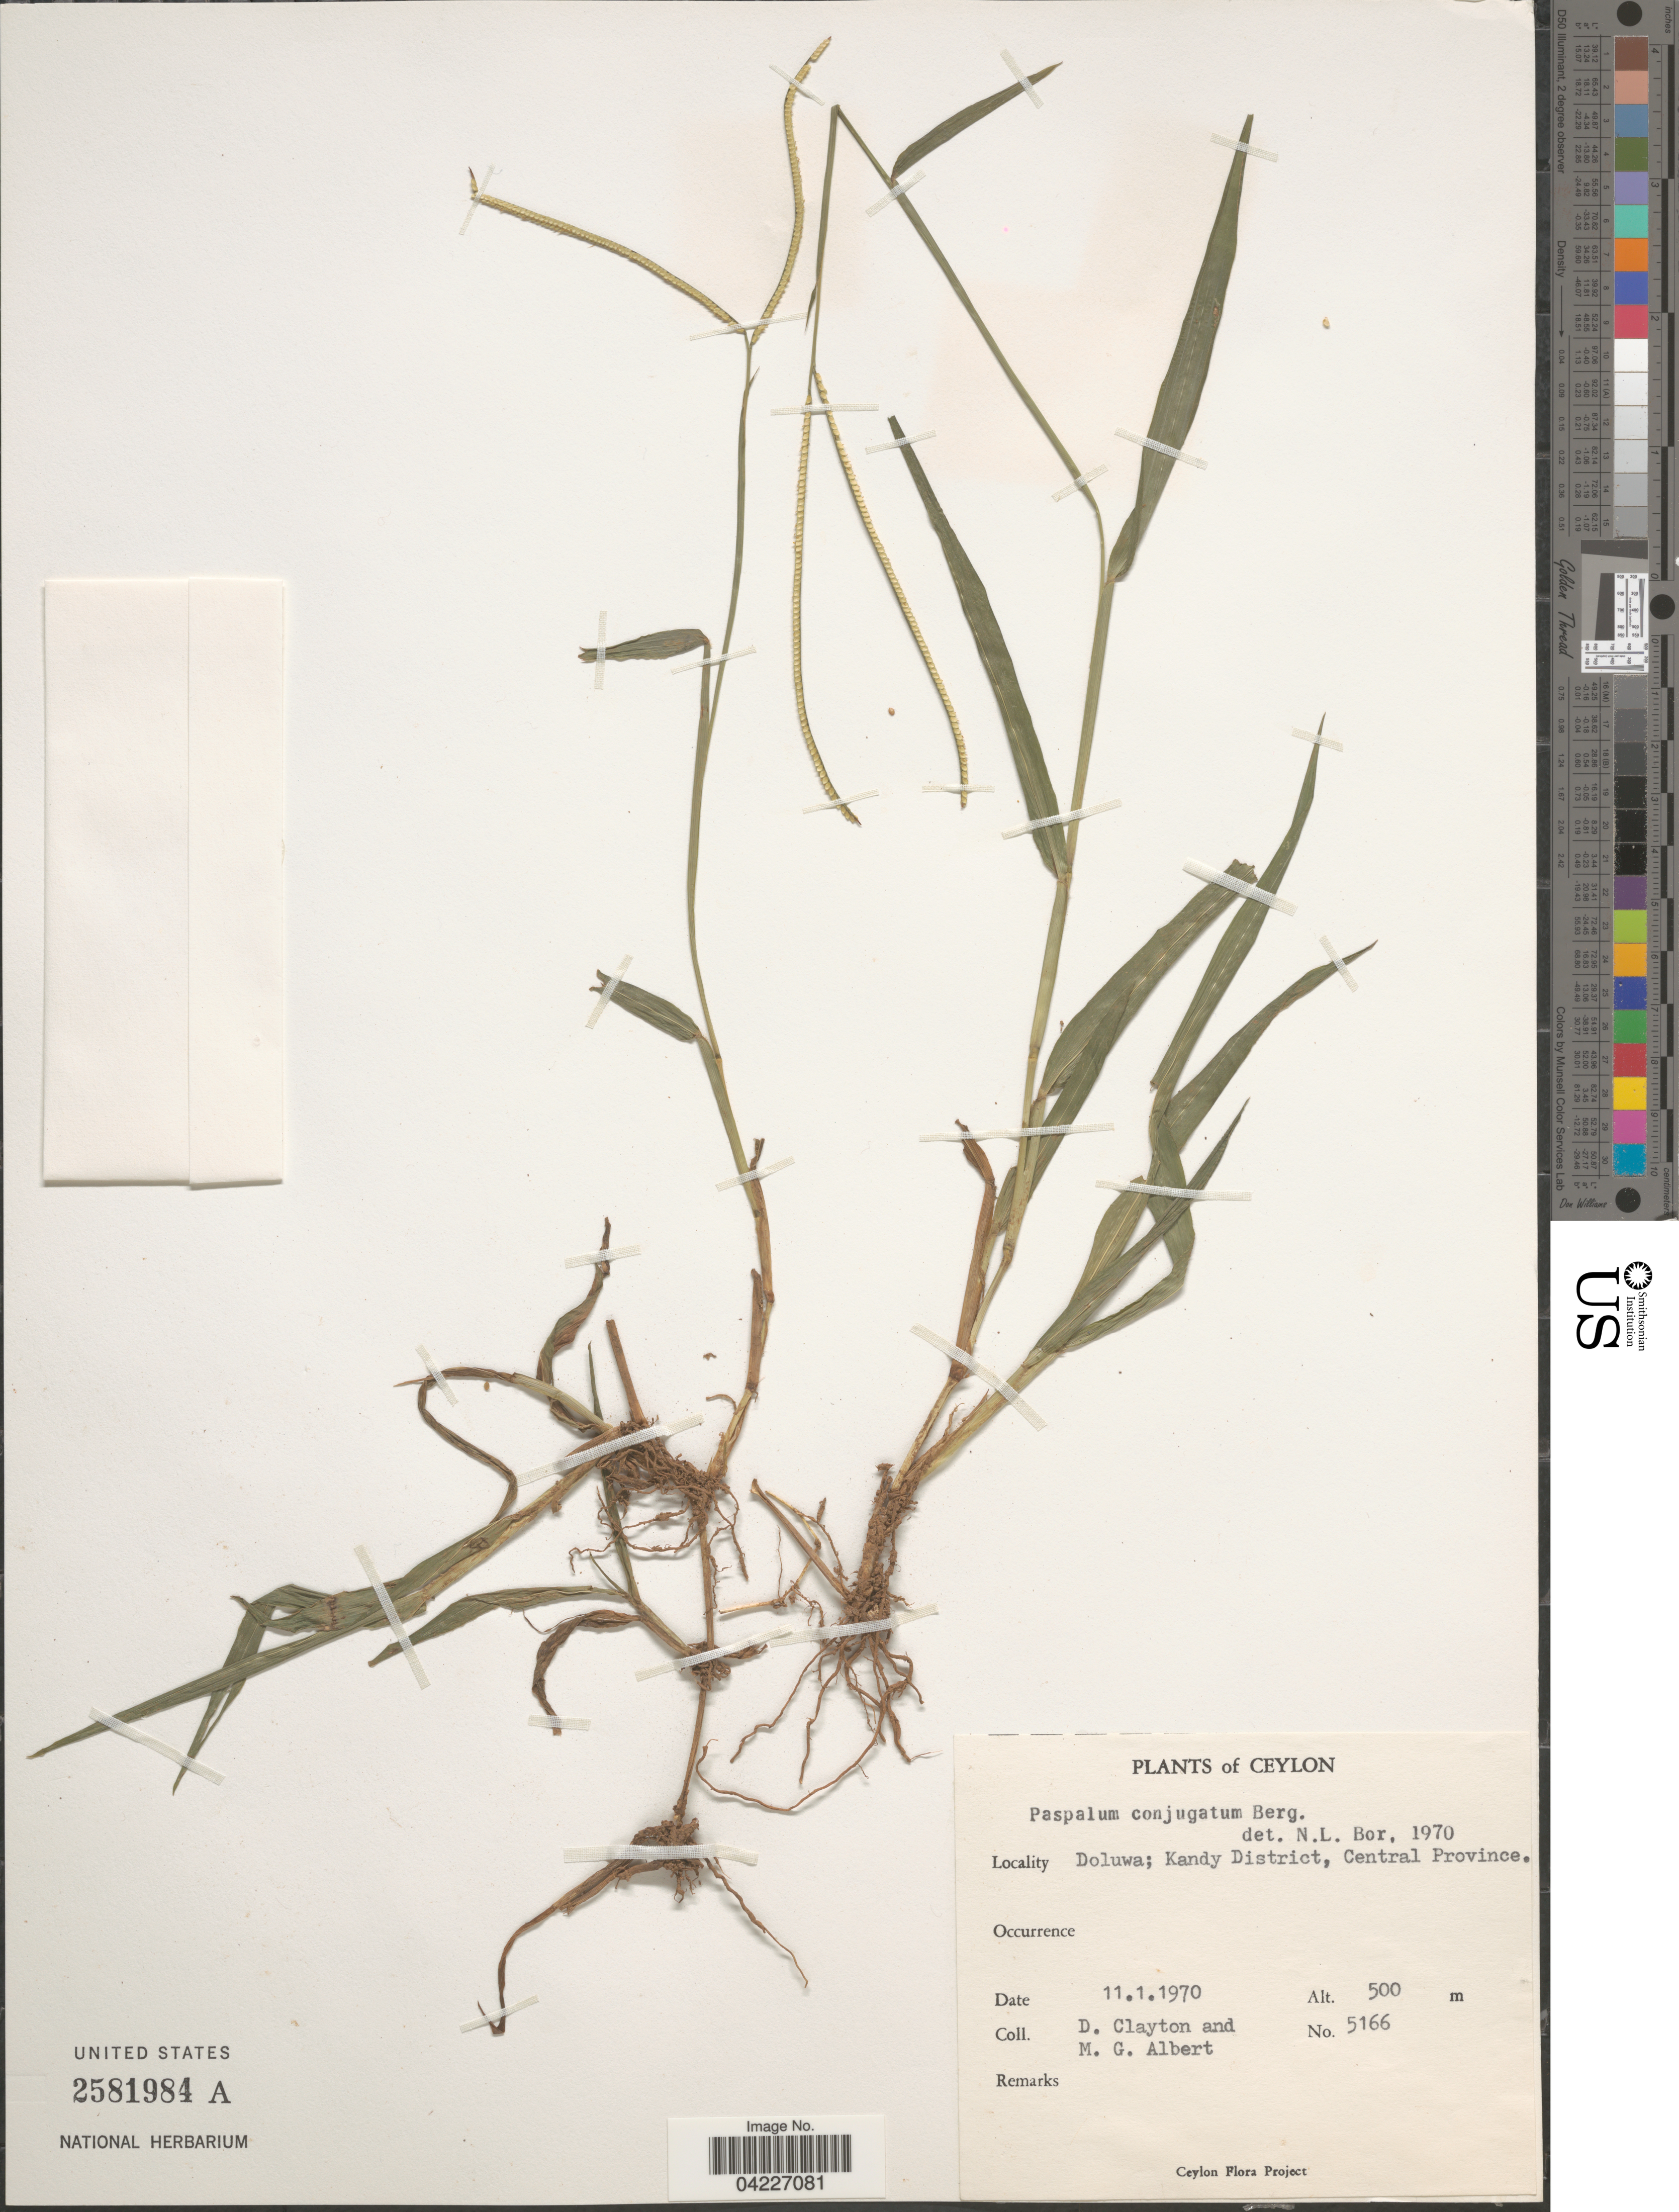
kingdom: Plantae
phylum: Tracheophyta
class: Liliopsida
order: Poales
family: Poaceae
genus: Paspalum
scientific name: Paspalum conjugatum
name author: P.J. Bergius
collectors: D. Clayton & M. G. Albert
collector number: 5166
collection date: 1970-01-11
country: Sri Lanka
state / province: Central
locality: Ceylon. Doluwa; Kandy District.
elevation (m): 500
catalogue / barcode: US 2581984A